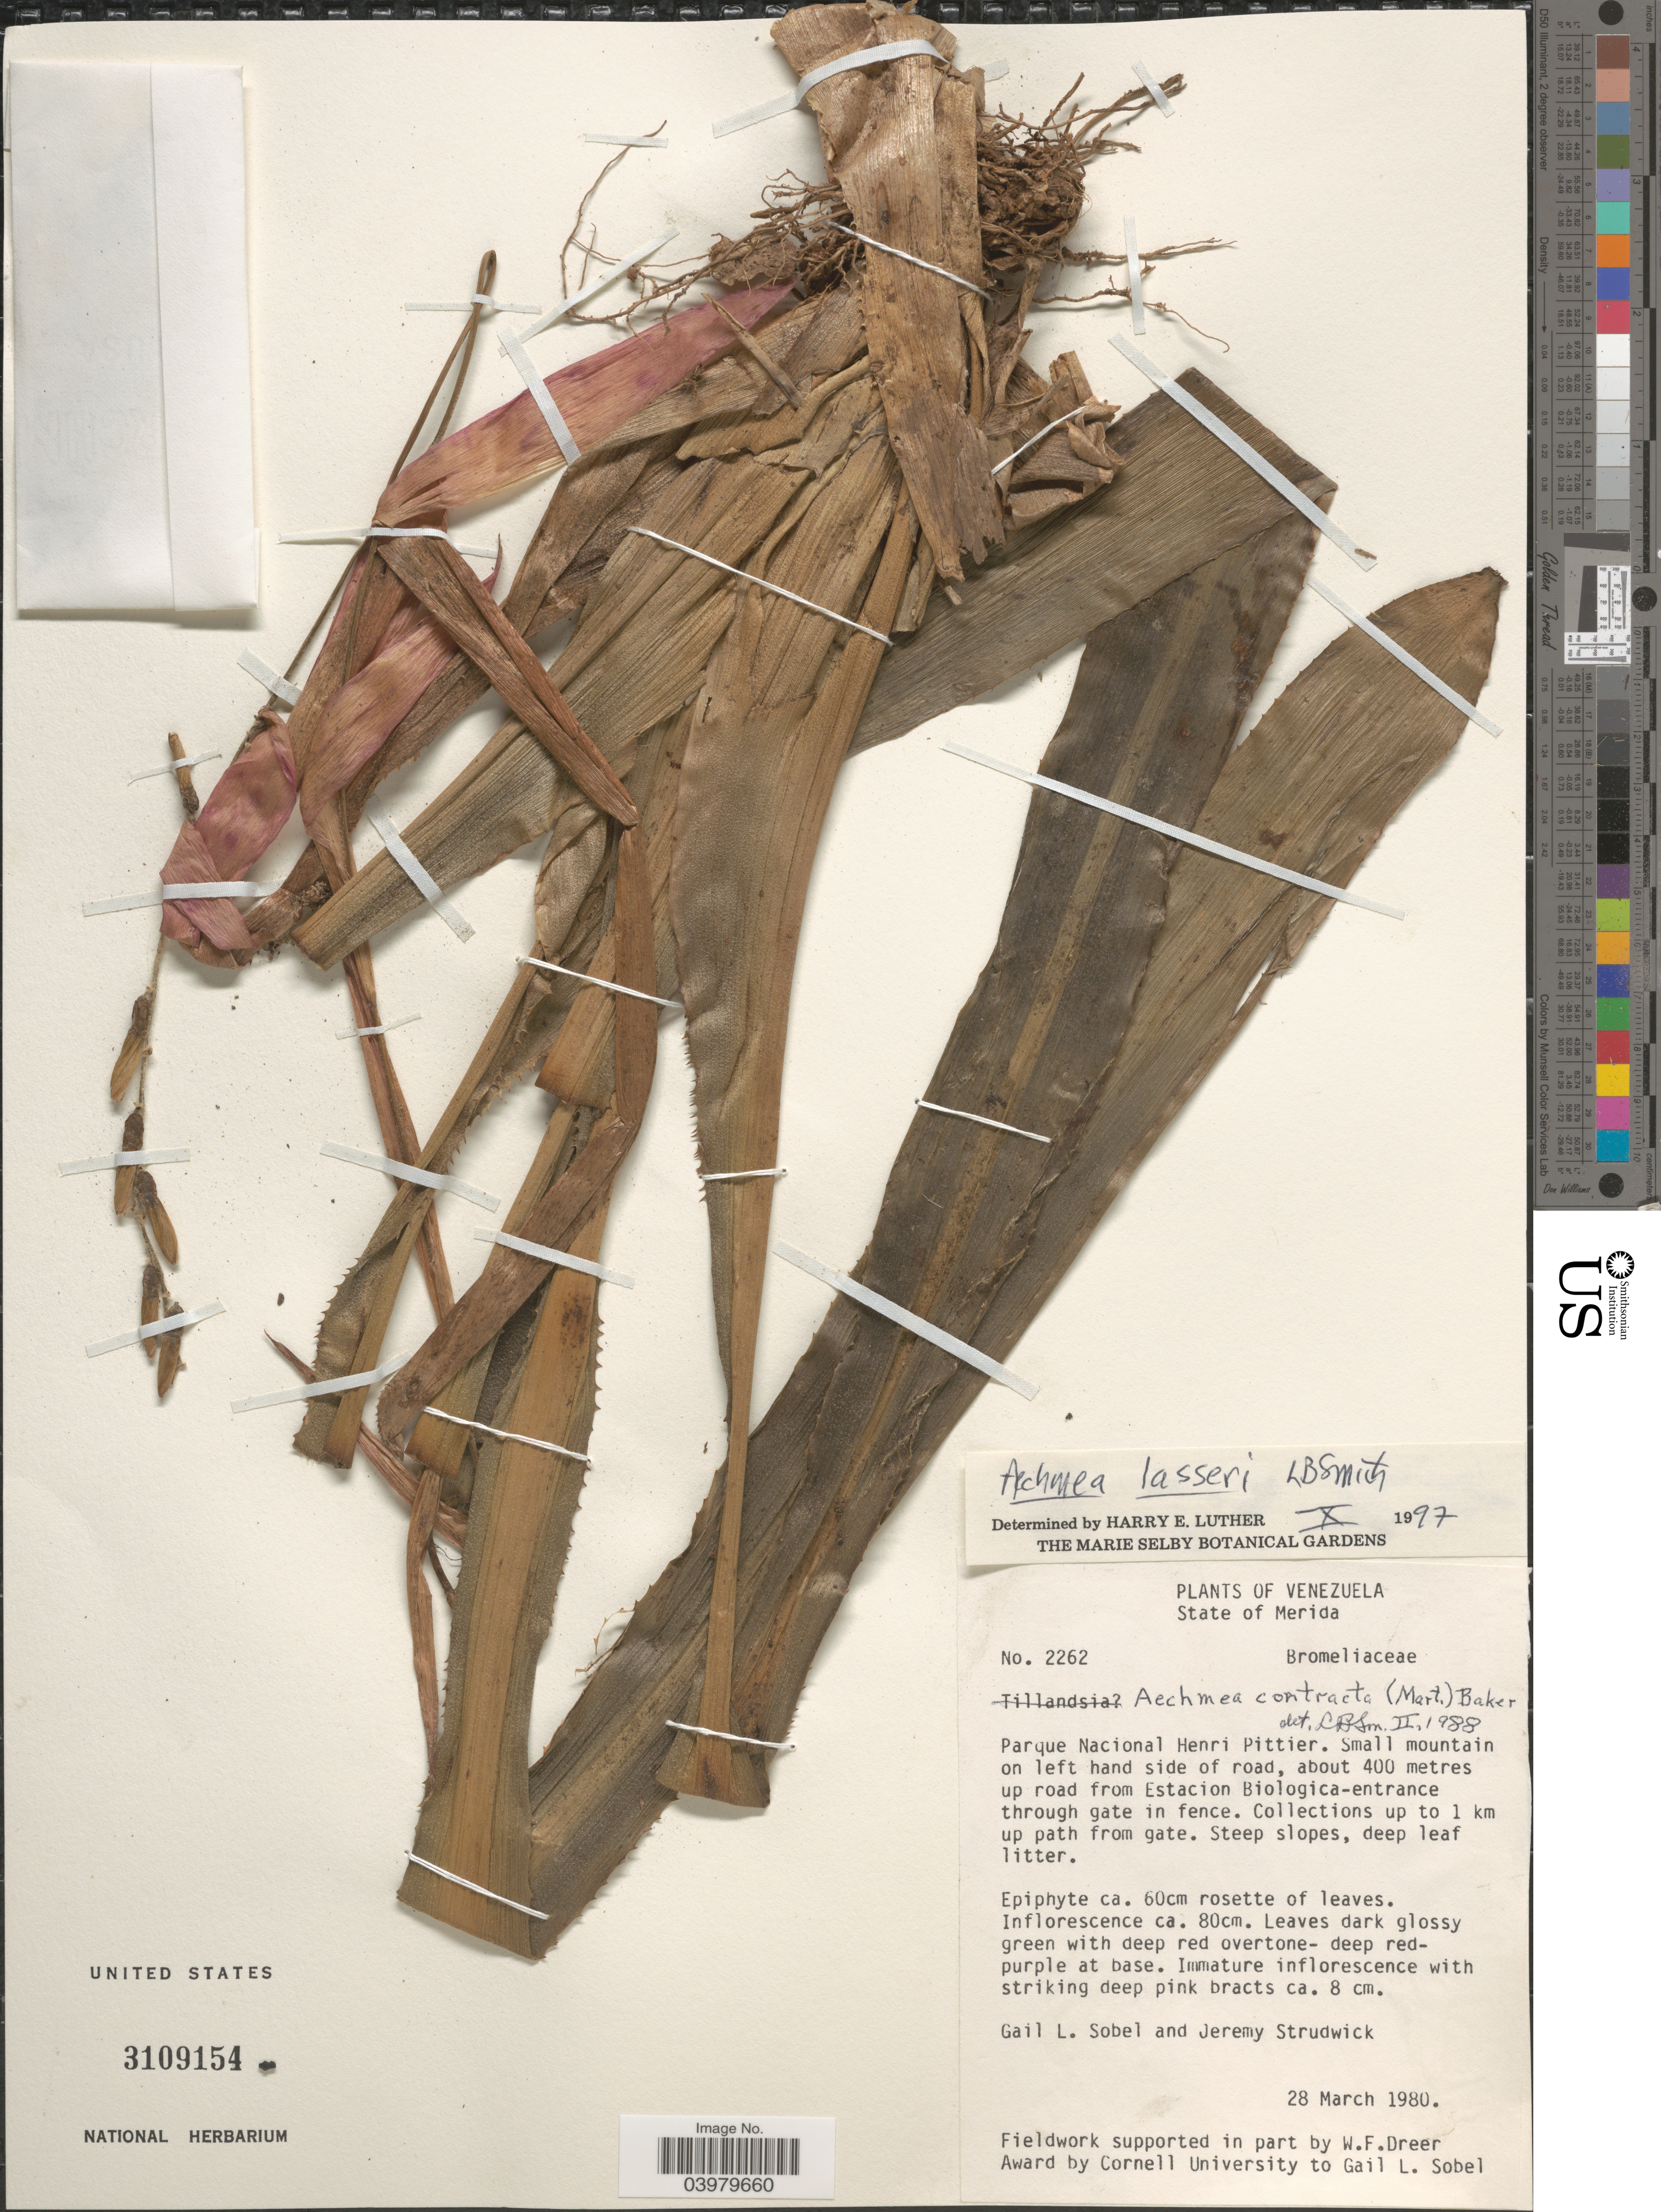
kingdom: Plantae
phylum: Tracheophyta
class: Liliopsida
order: Poales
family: Bromeliaceae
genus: Aechmea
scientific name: Aechmea lasseri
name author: L.B. Sm.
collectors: G. L. Sobel & J. J. Strudwick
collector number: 2262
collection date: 1980-03-28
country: Venezuela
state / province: Merida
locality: Parque Nacional Henri Pittier. Small mountain on left hand side of road, about 400 metres up road from Estacion Biological-entrance through gate in fence. Up to 1 km up path from gate.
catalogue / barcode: US 3109154